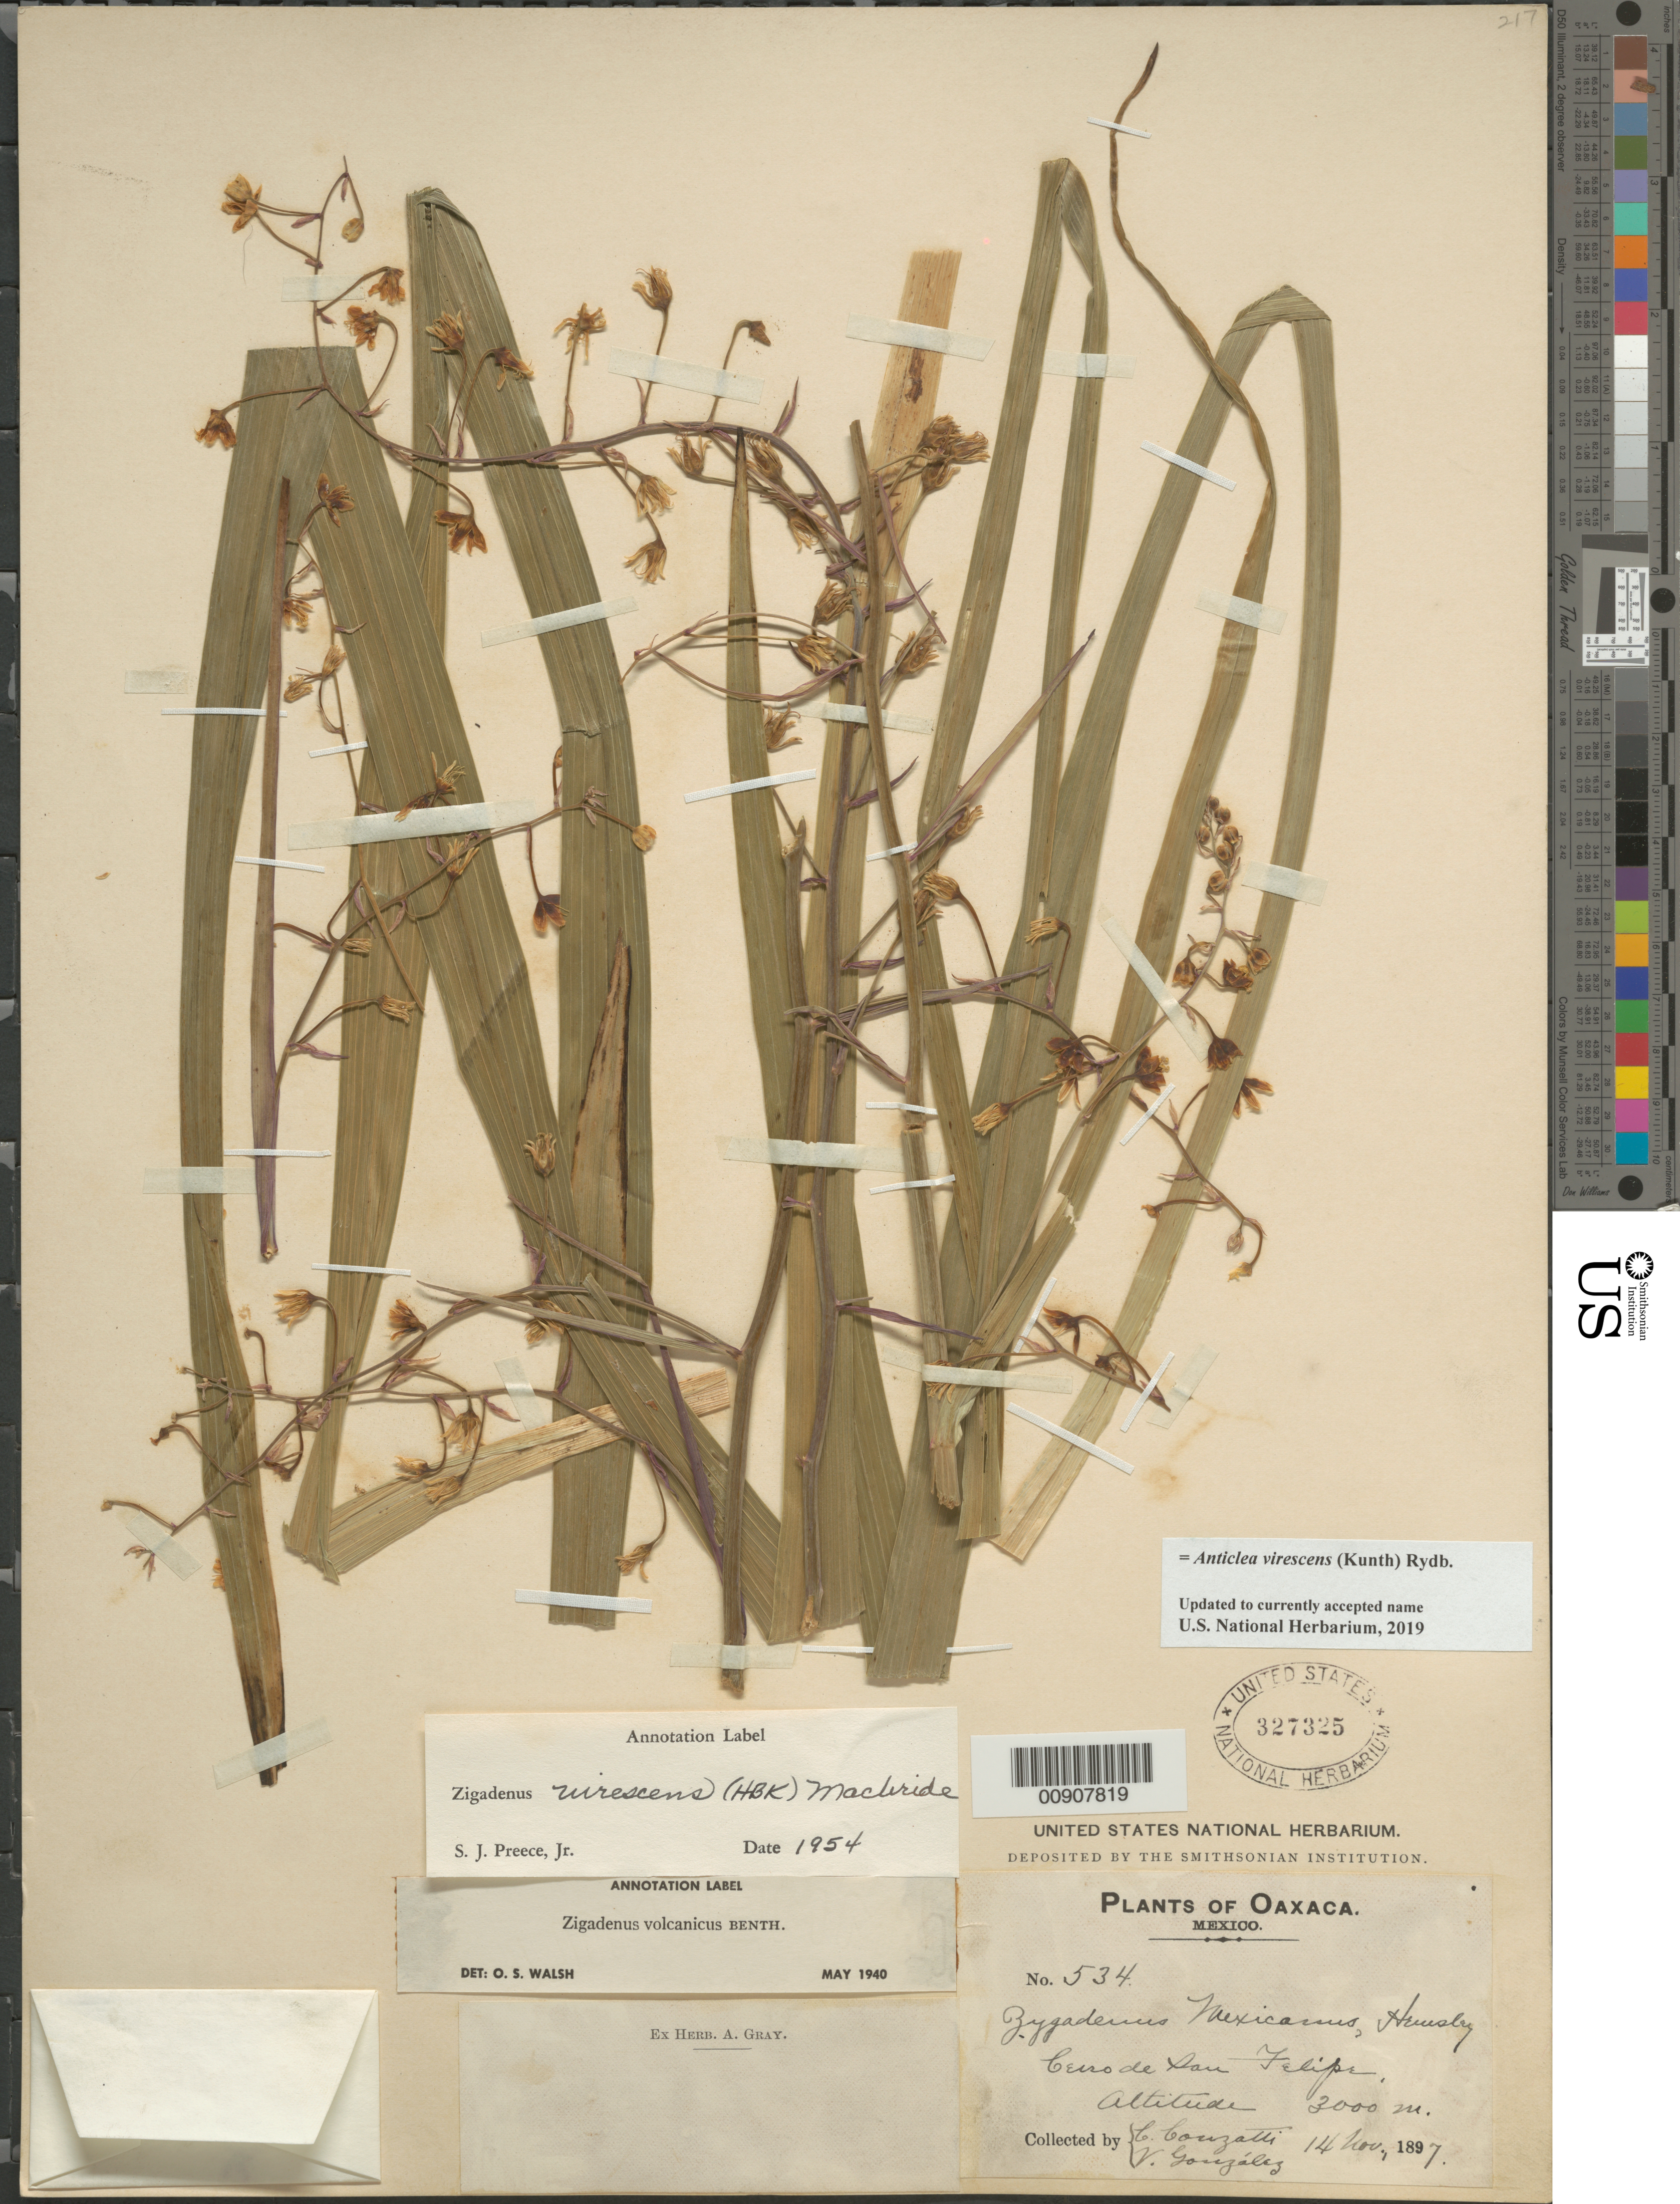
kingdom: Plantae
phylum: Tracheophyta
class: Liliopsida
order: Liliales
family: Melanthiaceae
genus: Anticlea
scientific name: Anticlea virescens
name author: (Kunth) Rydb.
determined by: Strong, Mark T., (BOT), Smithsonian Institution - National Museum of Natural History (UNITED STATES)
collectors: C. Conzatti & V. Gonzalez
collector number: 534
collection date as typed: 14 Nov 1897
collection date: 1897-11-14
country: Mexico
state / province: Oaxaca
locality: Oaxaca: Cerro San Felipe.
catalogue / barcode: US 327325